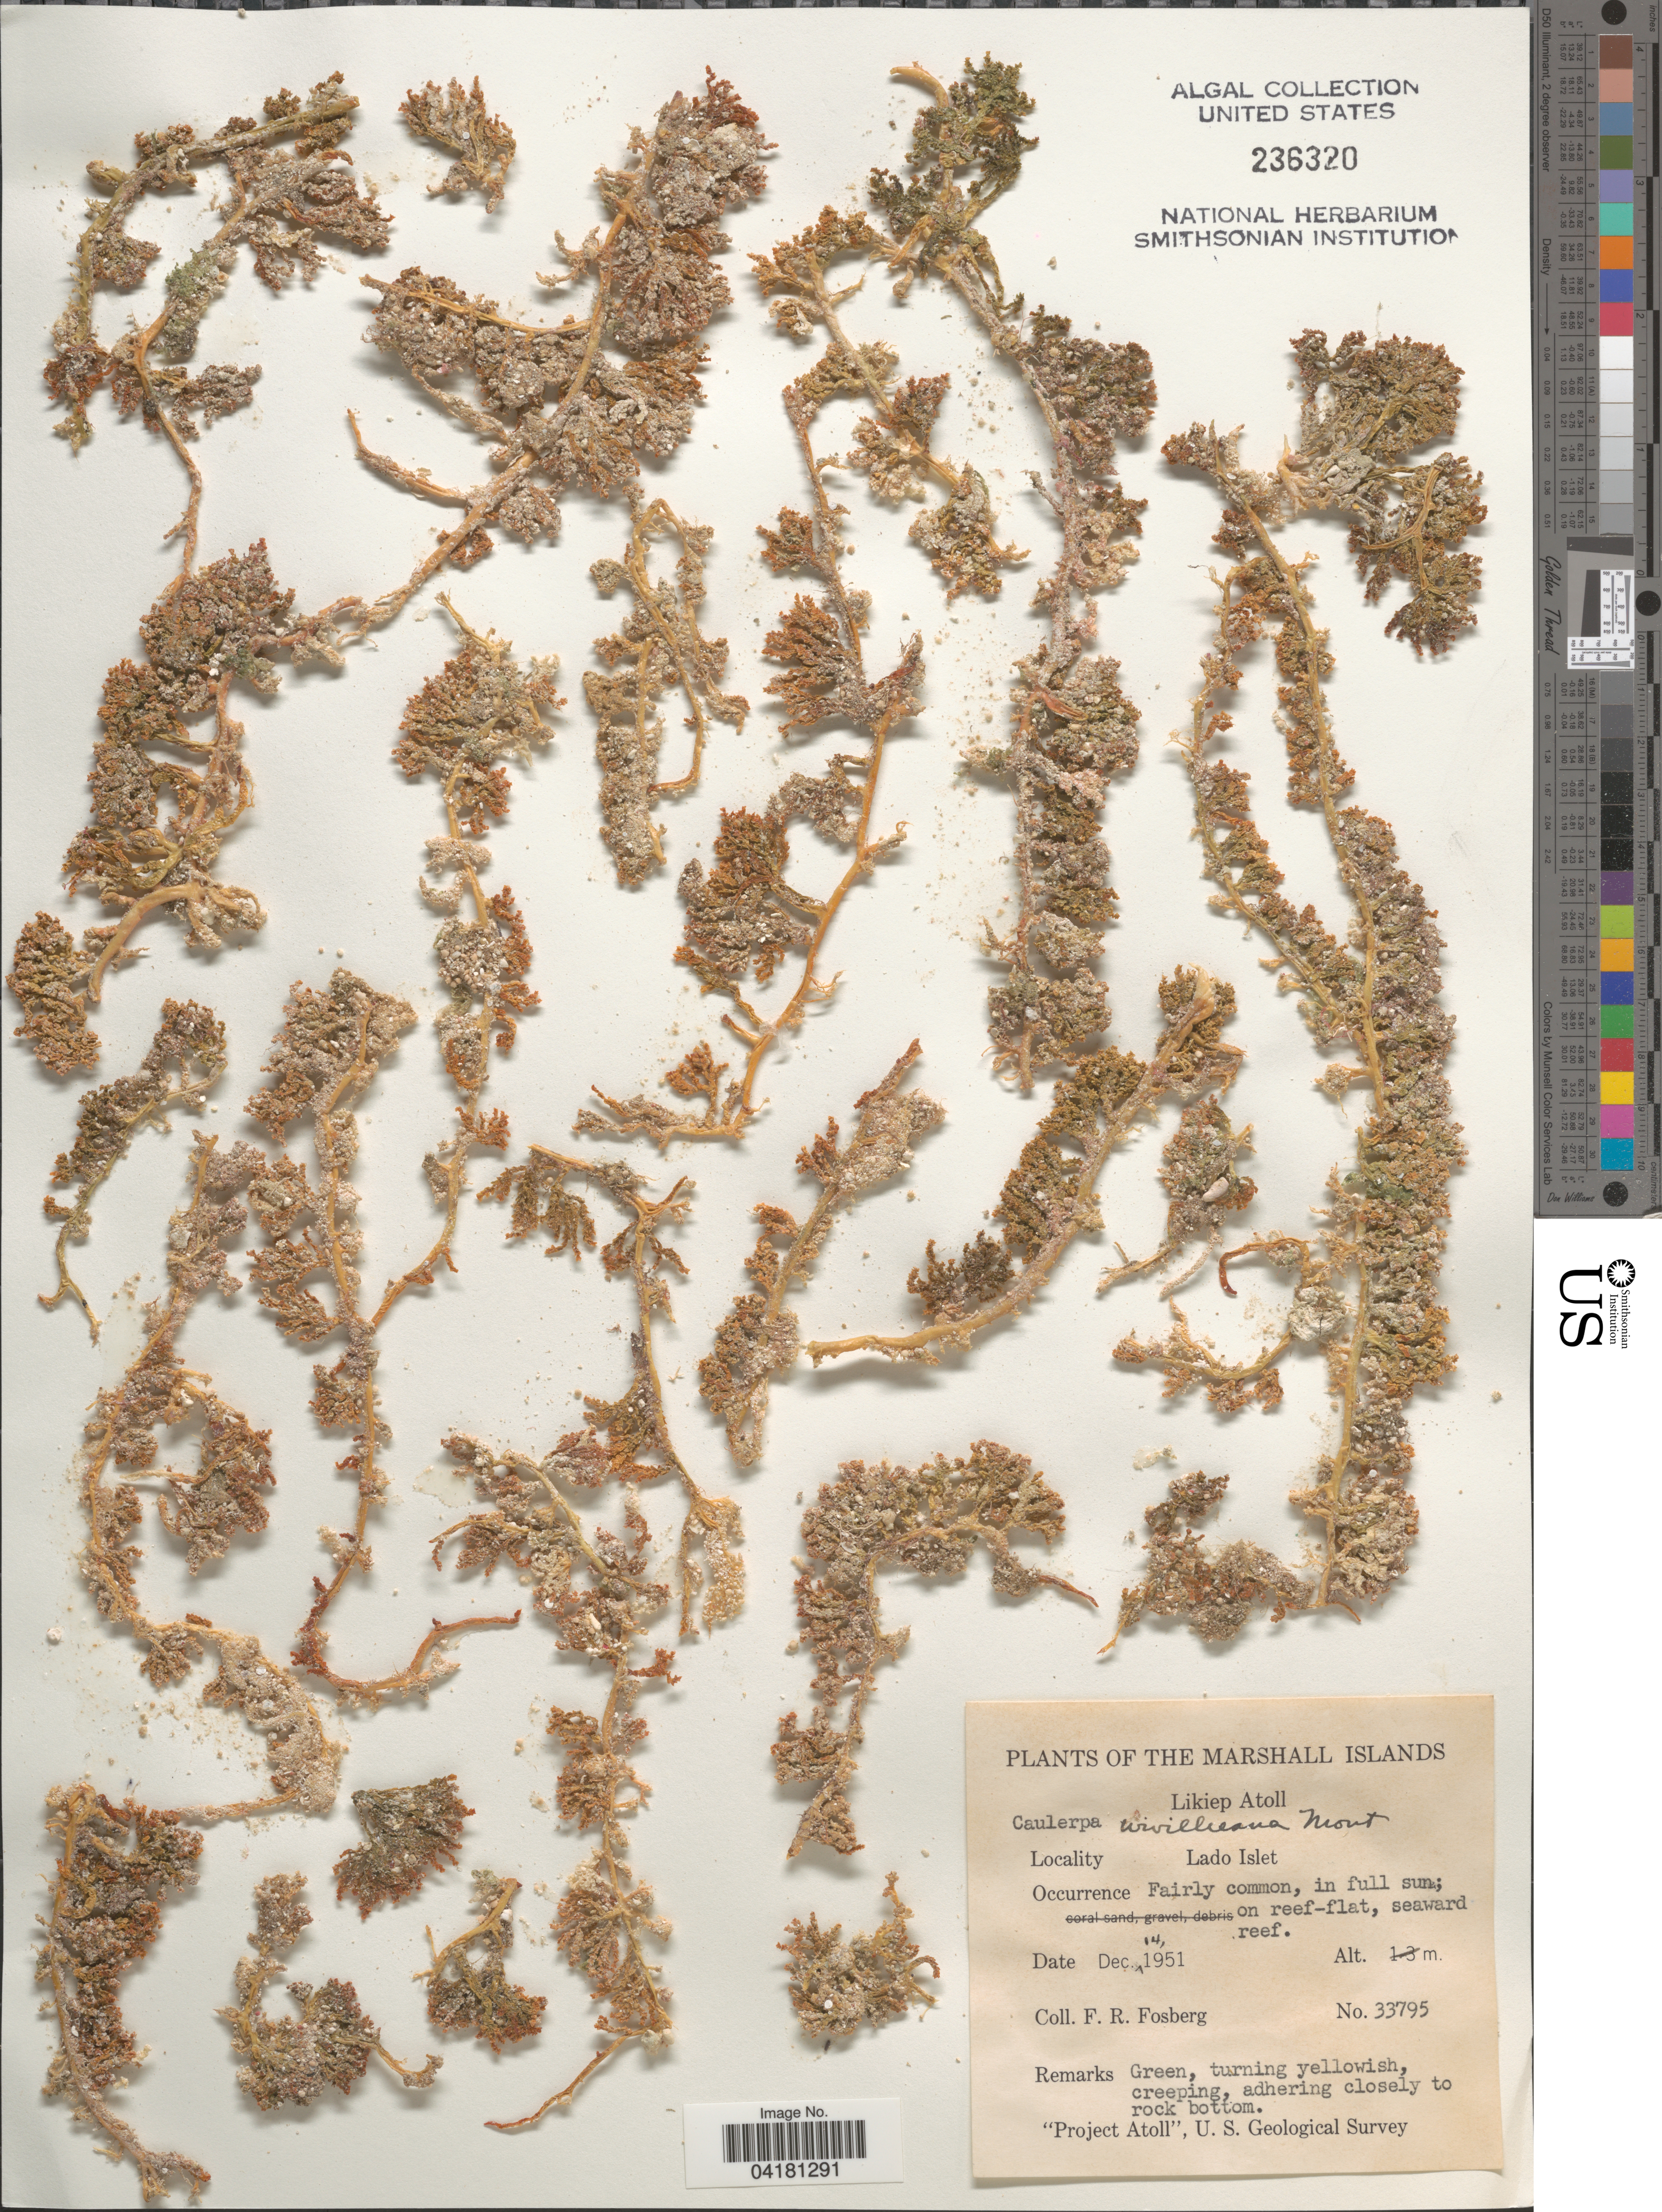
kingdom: Plantae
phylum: Chlorophyta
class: Ulvophyceae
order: Bryopsidales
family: Caulerpaceae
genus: Caulerpa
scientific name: Caulerpa urvilleana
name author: Mont.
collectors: F. R. Fosberg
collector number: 33795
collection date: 1951-12-14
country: Marshall Islands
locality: Likiep Atoll. Lado Islet. "Project Atoll", U. S. Geological Survey.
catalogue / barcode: US 236320